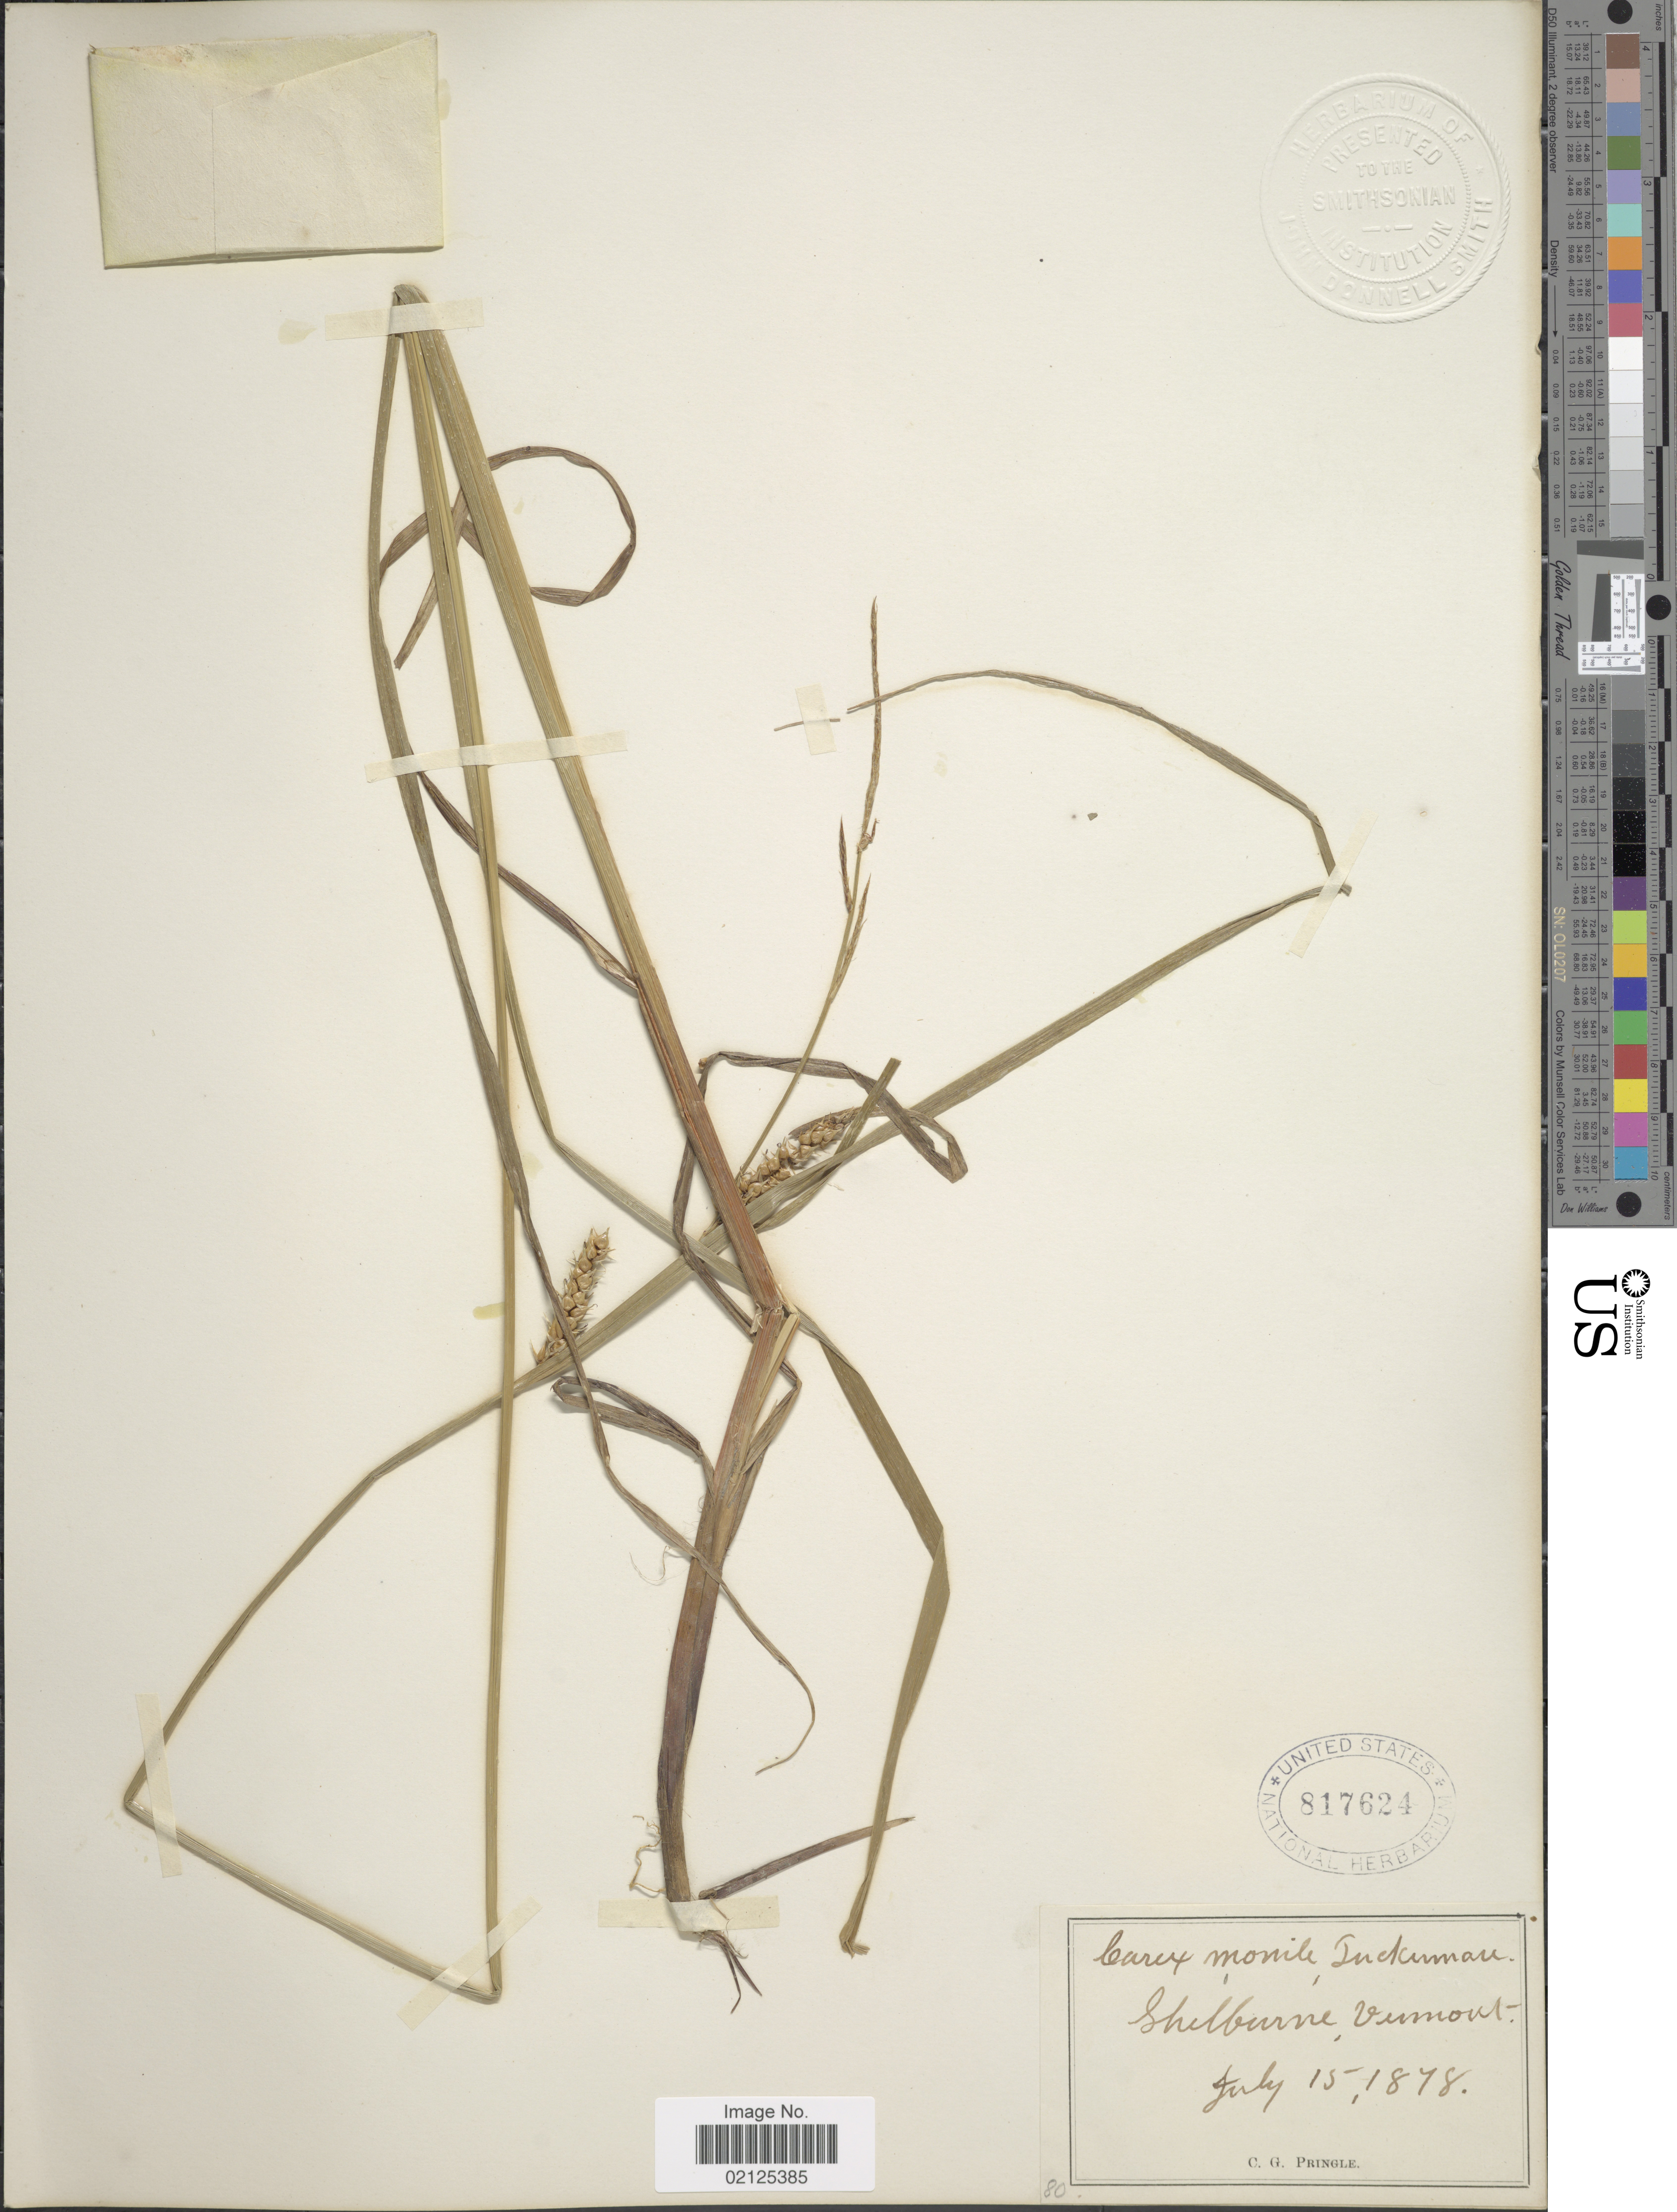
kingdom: Plantae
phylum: Tracheophyta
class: Liliopsida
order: Poales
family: Cyperaceae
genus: Carex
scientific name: Carex vesicaria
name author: L.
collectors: C. G. Pringle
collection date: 1878-07-15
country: United States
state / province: Vermont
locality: Shelburne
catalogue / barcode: US 817624